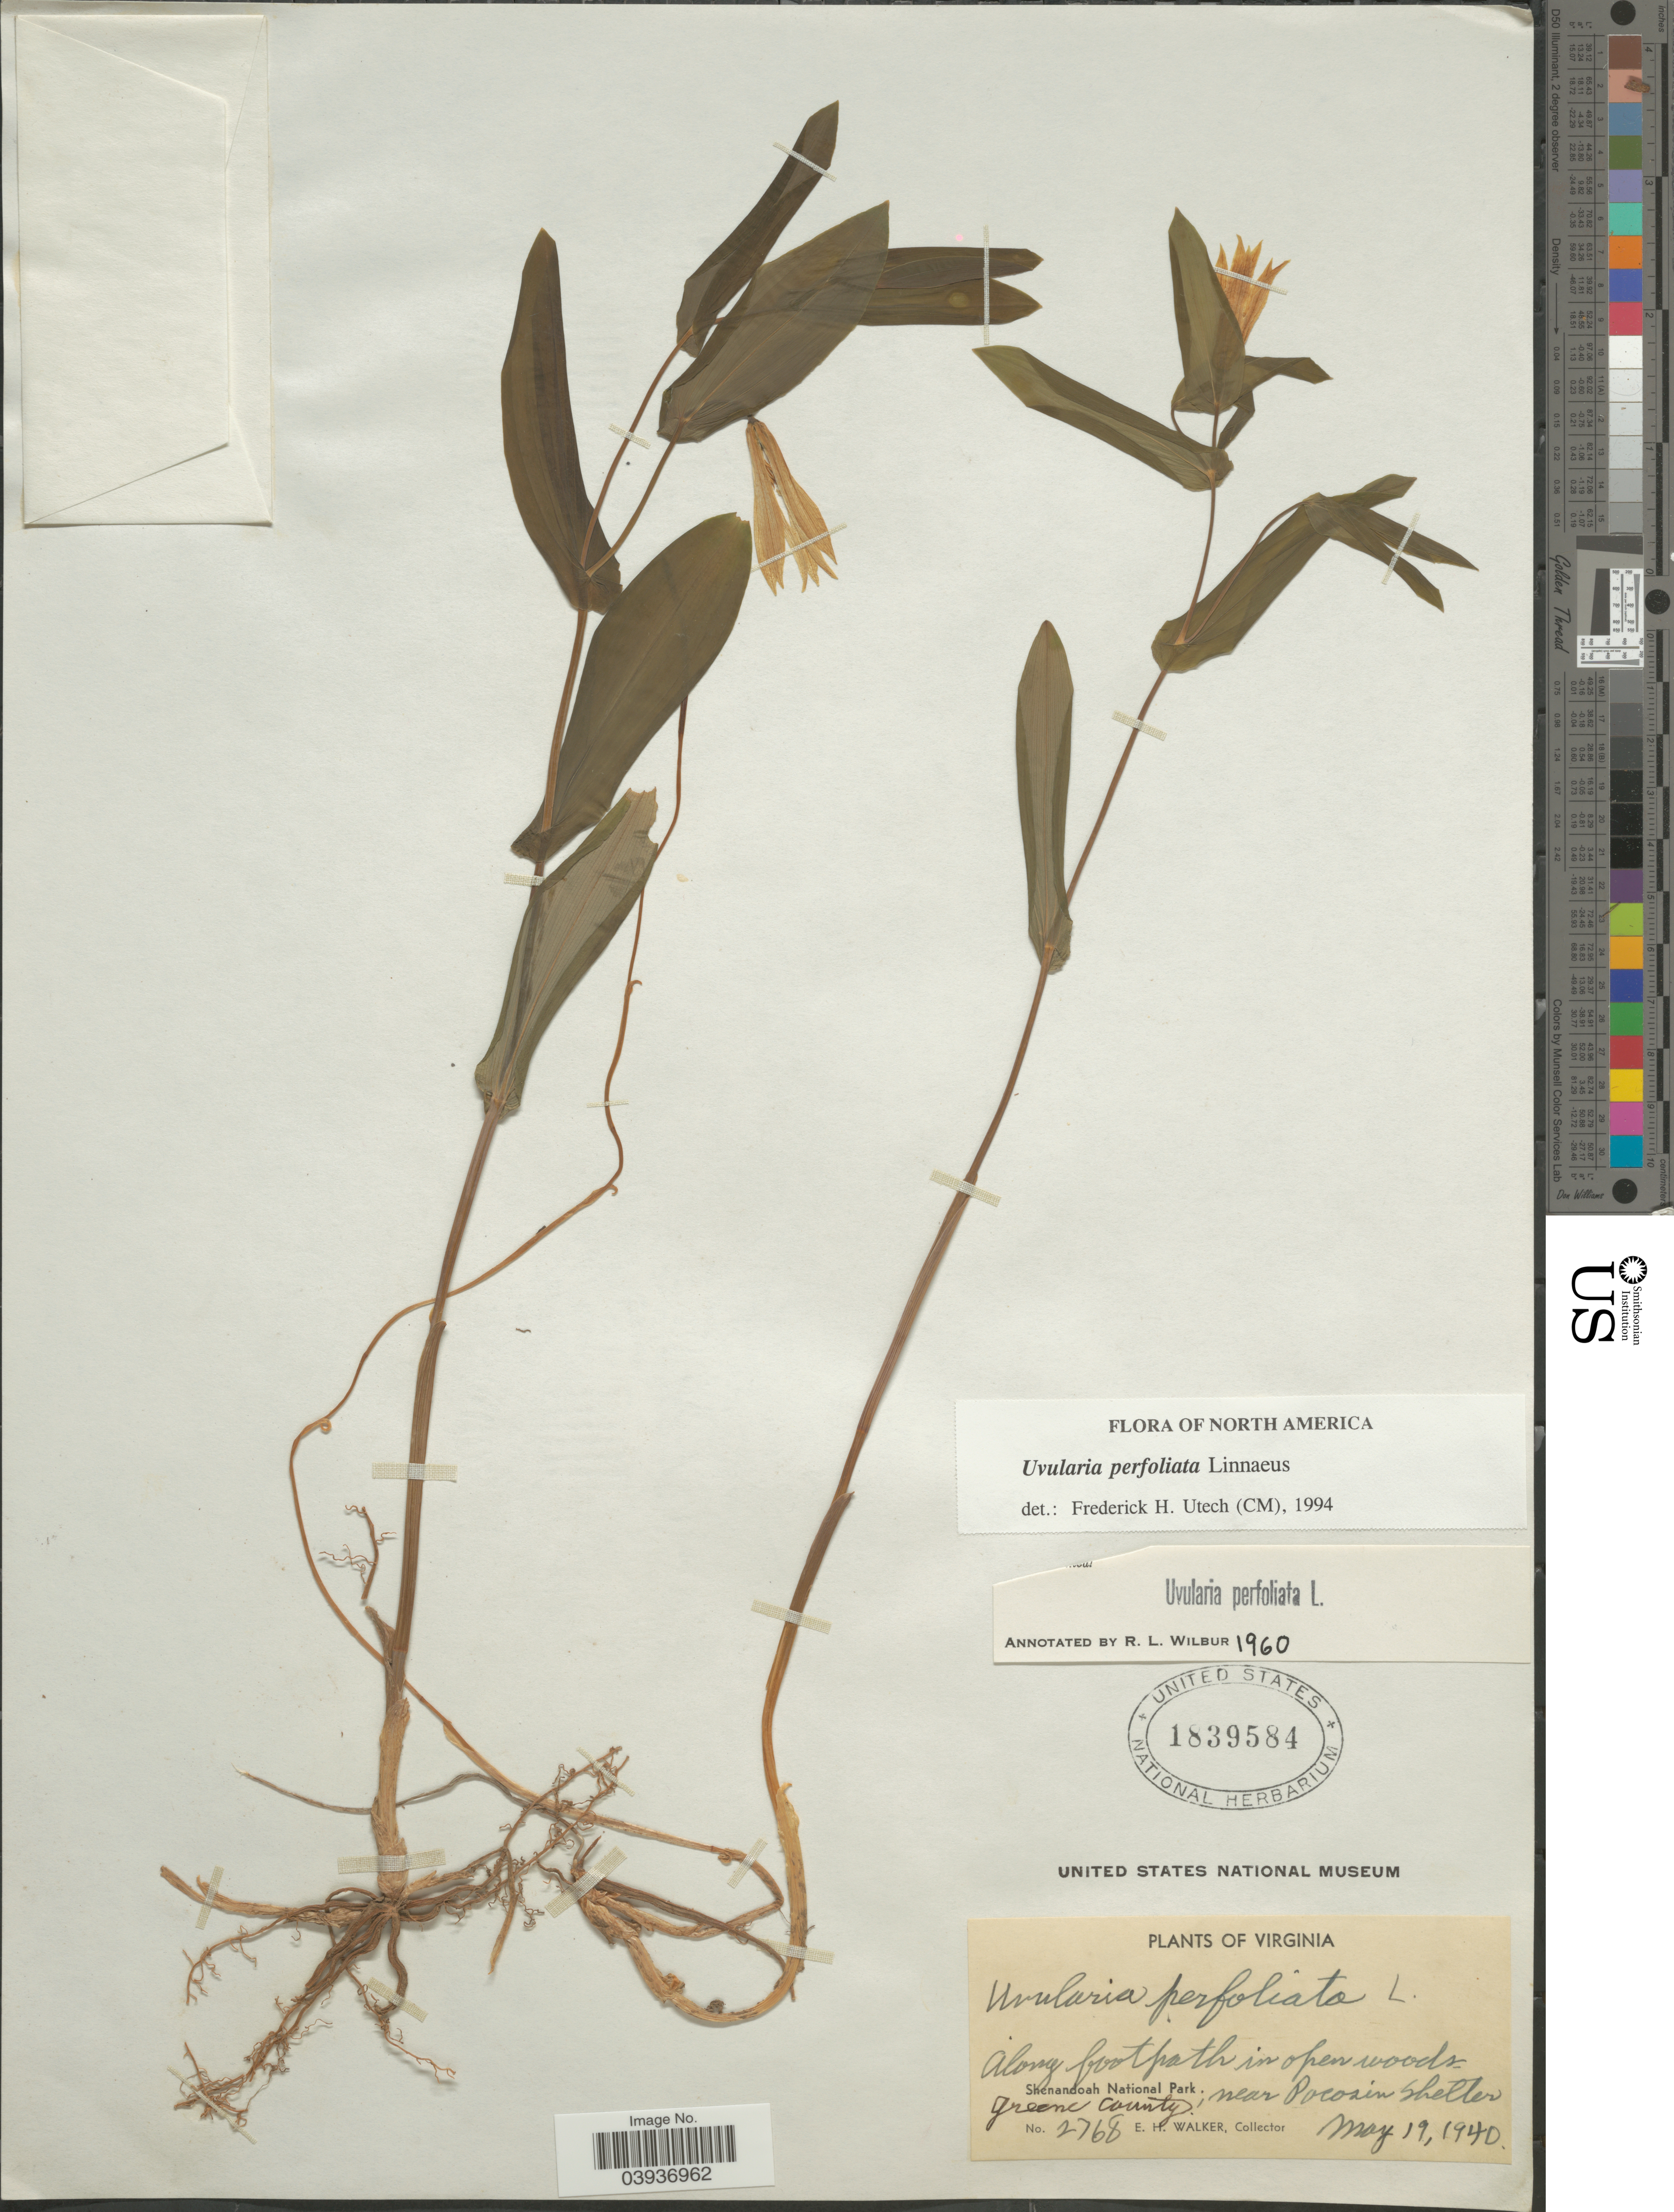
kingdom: Plantae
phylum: Tracheophyta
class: Liliopsida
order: Liliales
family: Colchicaceae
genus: Uvularia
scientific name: Uvularia perfoliata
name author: L.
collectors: E. H. Walker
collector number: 2768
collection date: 1940-05-19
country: United States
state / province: Virginia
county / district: Greene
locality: Shenandoah National Park., near Pocosin Shelter. Greene County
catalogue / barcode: US 1839584